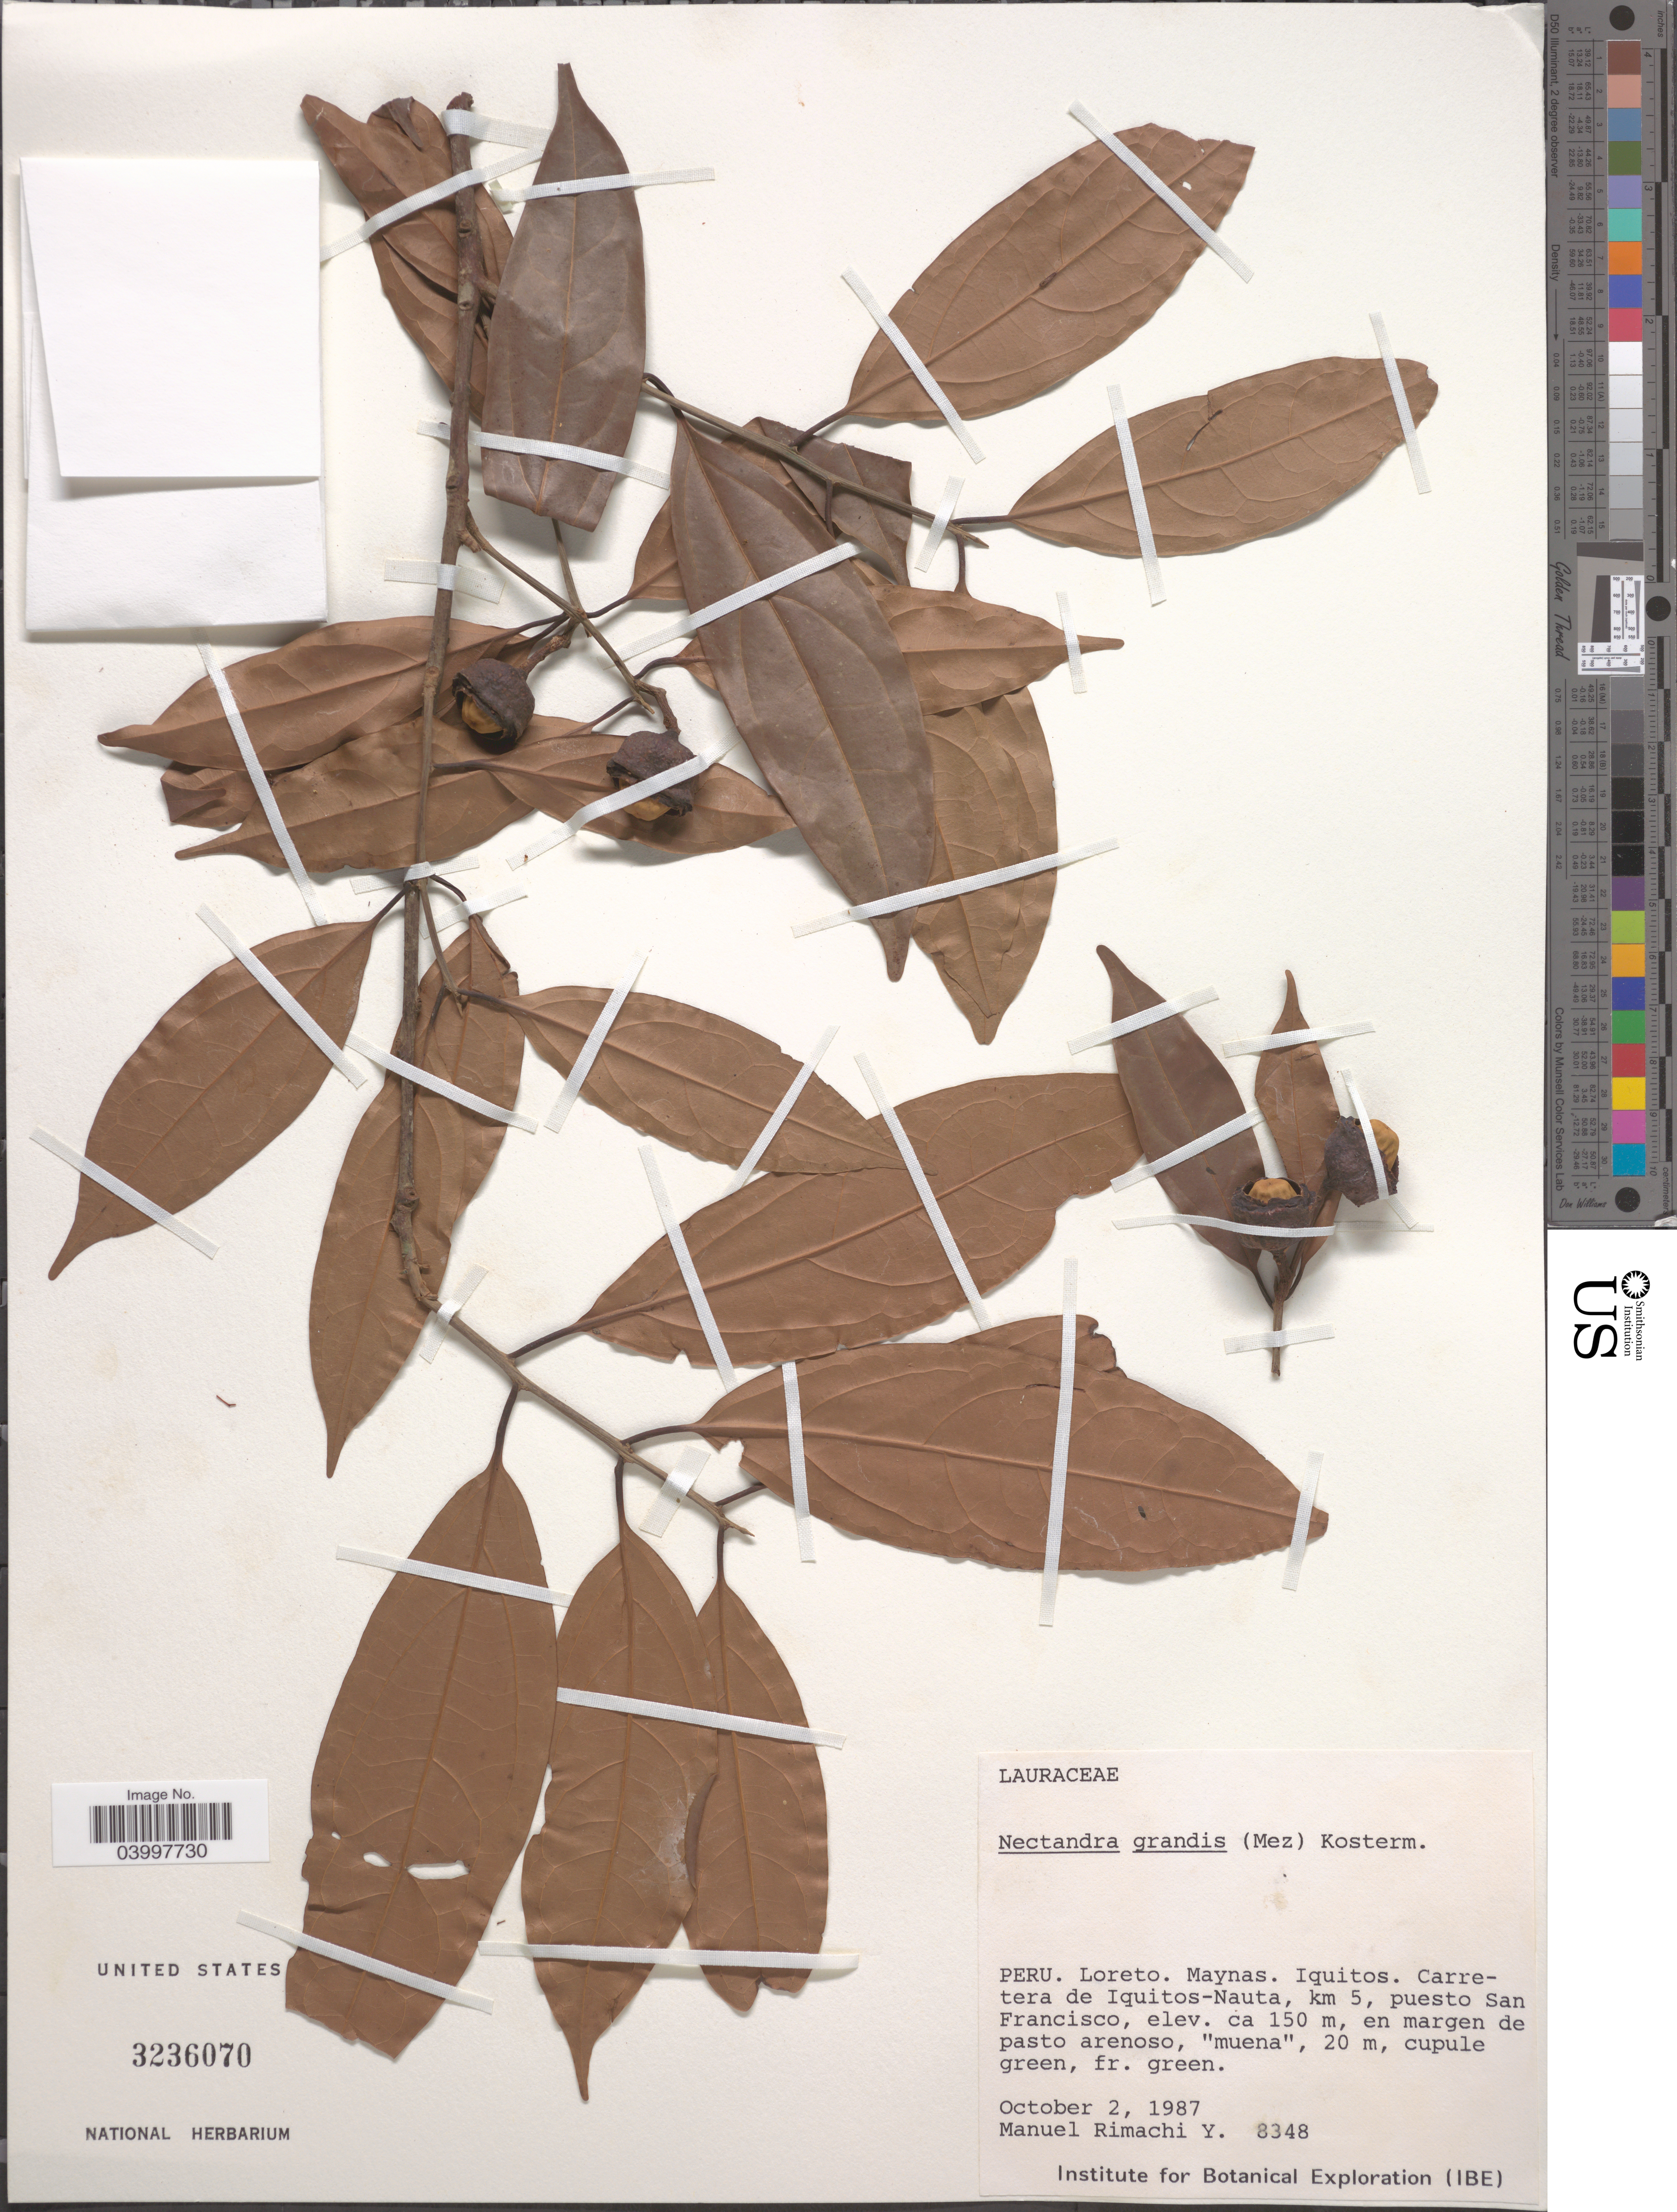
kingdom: Plantae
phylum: Tracheophyta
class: Magnoliopsida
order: Laurales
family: Lauraceae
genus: Nectandra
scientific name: Nectandra grandis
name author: (Mez) Kosterm.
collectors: M. Rimachi Y.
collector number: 8348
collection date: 1987-10-02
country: Peru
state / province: Loreto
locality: Maynas. Iquitos. Carretera de Iquitos-Nauta, km 5, puesto San Francisco.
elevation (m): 150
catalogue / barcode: US 3236070